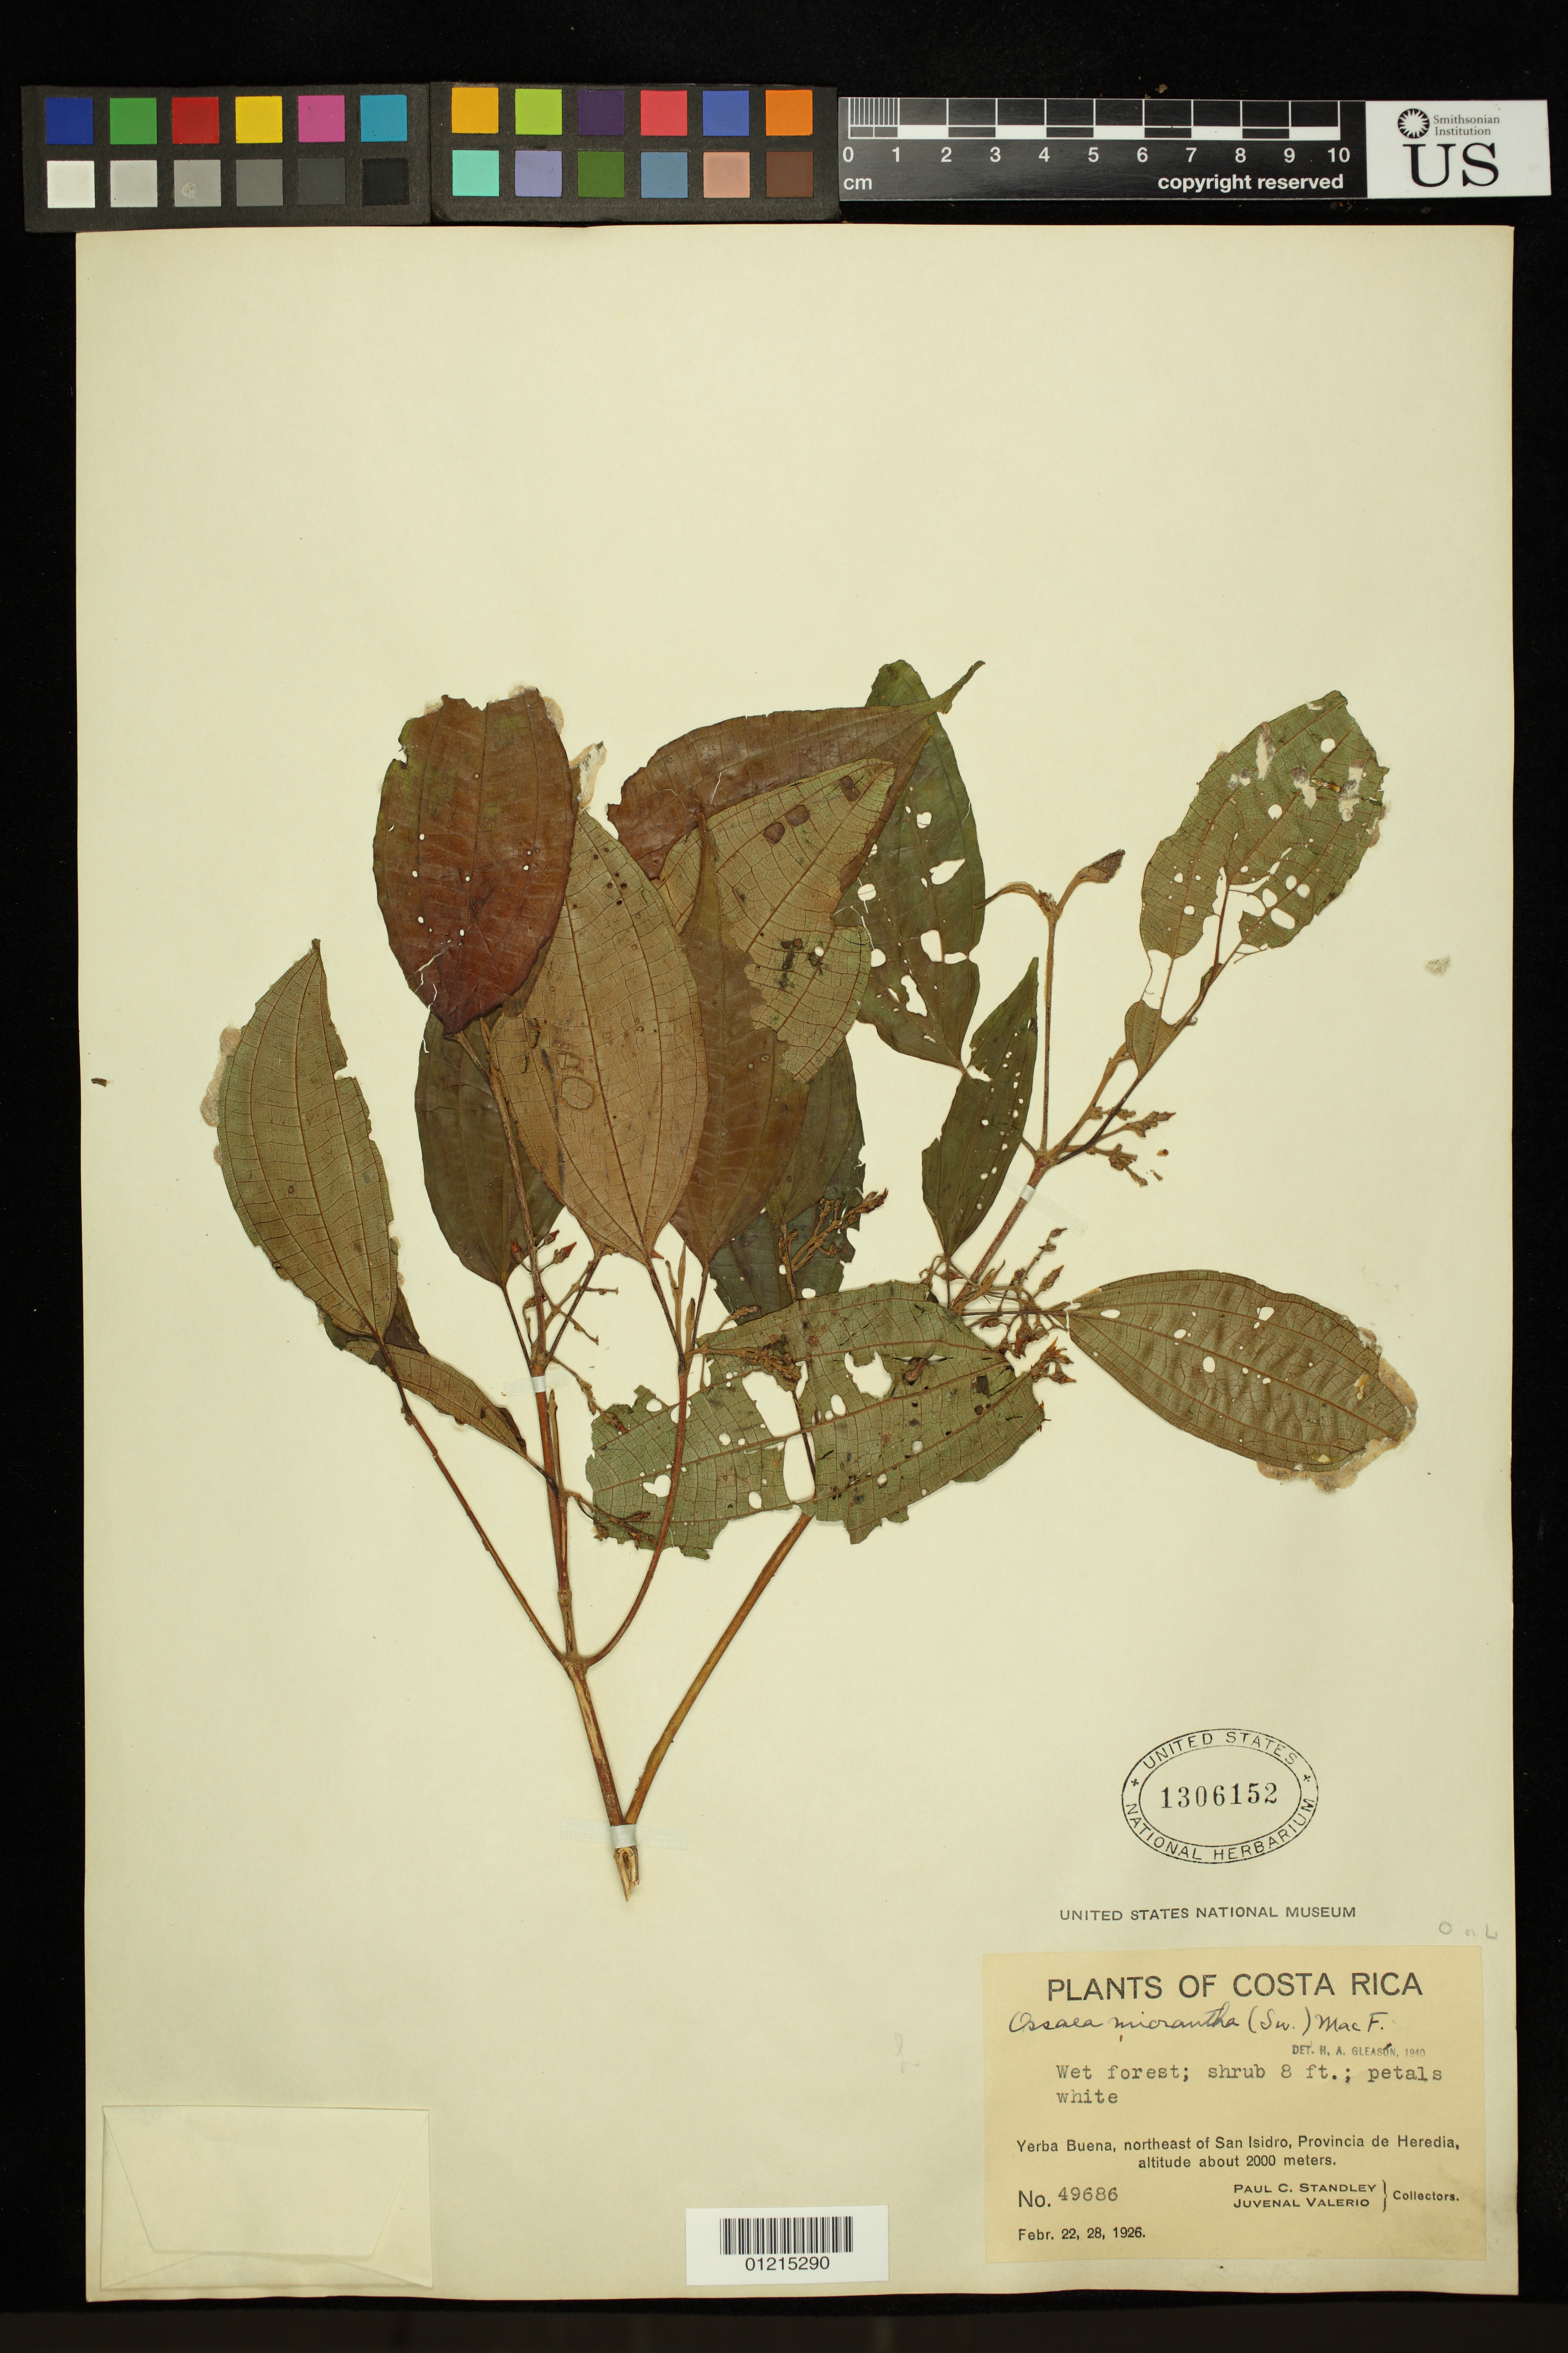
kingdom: Plantae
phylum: Tracheophyta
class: Magnoliopsida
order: Myrtales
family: Melastomataceae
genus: Ossaea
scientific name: Ossaea micrantha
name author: (Sw.) Macfad. ex Cogn.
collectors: P. C. Standley & J. Valerio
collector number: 49686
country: Costa Rica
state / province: Heredia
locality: Yerba Buena, NE of San Isidro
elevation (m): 2000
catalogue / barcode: US 1306152